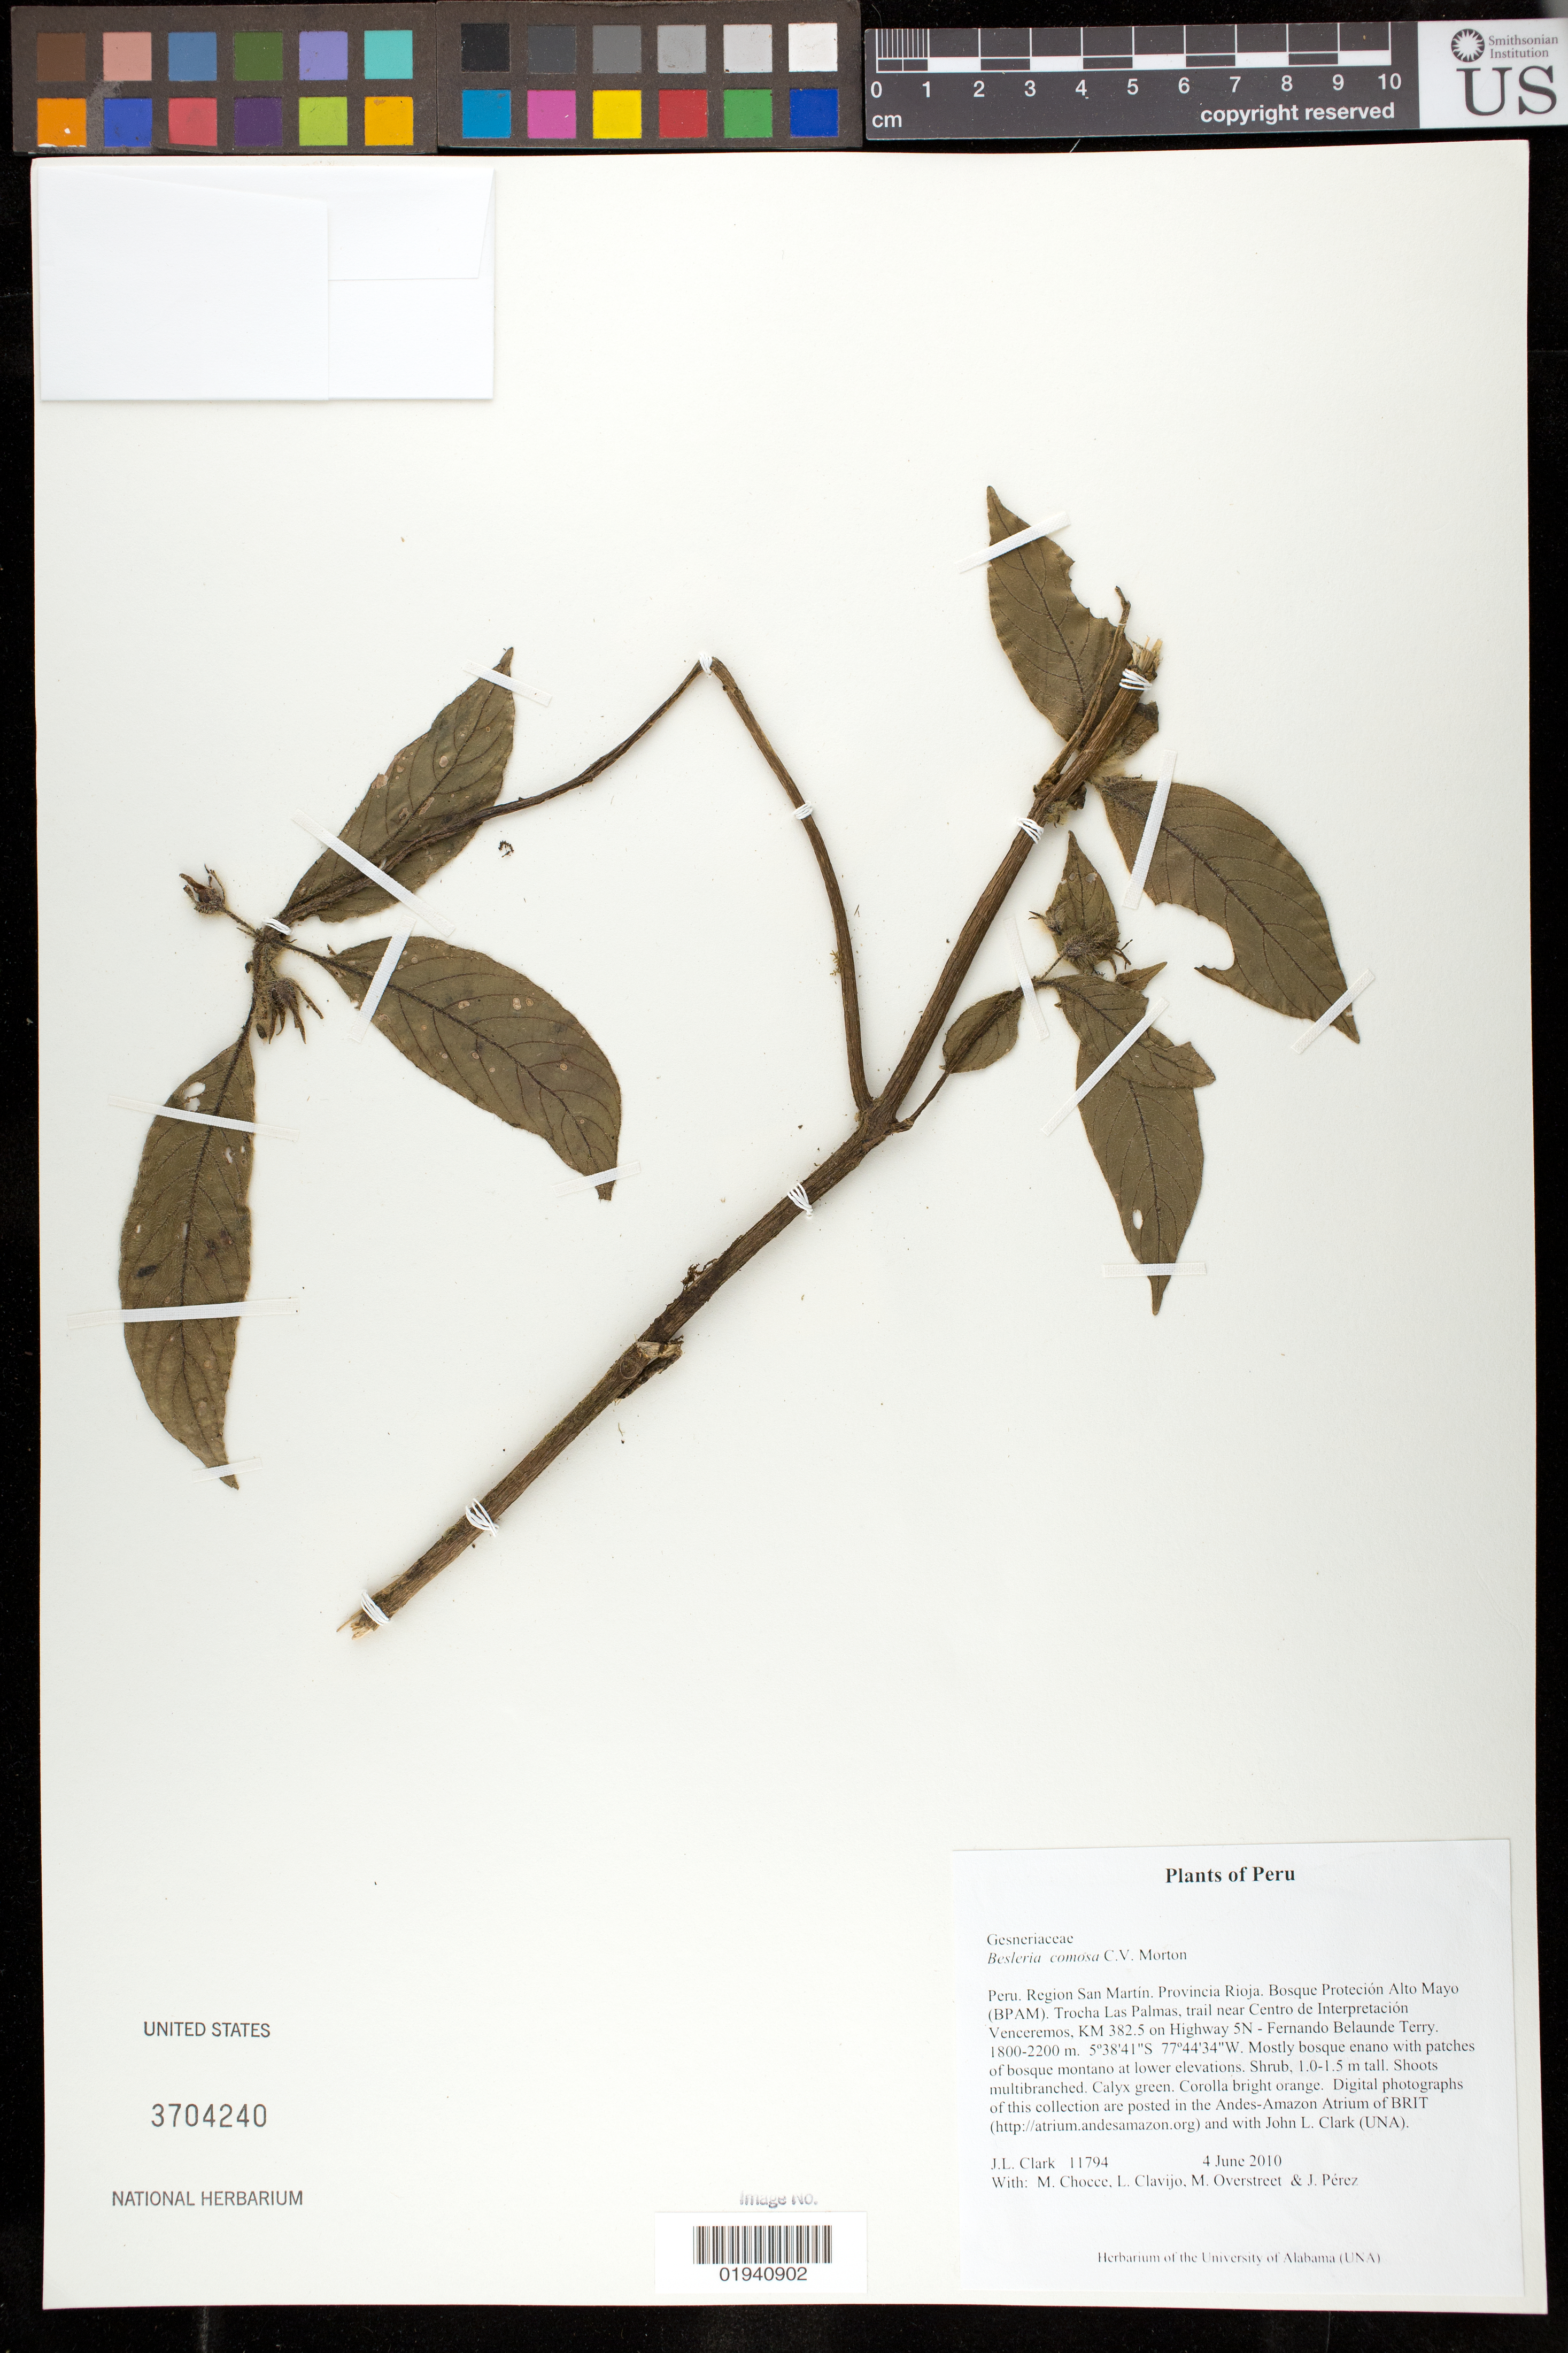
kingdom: Plantae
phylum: Tracheophyta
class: Magnoliopsida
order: Lamiales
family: Gesneriaceae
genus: Besleria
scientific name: Besleria comosa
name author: C.V. Morton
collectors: J. L. Clark, M. Chocce, L. Clavijo, M. Overstreet & J. Perez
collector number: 11794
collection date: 2010-06-04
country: Peru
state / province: San Martín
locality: Peru. Region San Martin. Provincia Rioja. Bosque Protecion Alto Mayo (BPAM). Trocha Las Palmas, trail near Centro de Interpretacion Venceremos, KM 382.5 on Highway 5N - Fernando Belaunde Terry.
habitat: Mostly bosque enano with patches of bosque montano at lower elevations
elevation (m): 1800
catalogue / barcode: US 3704240